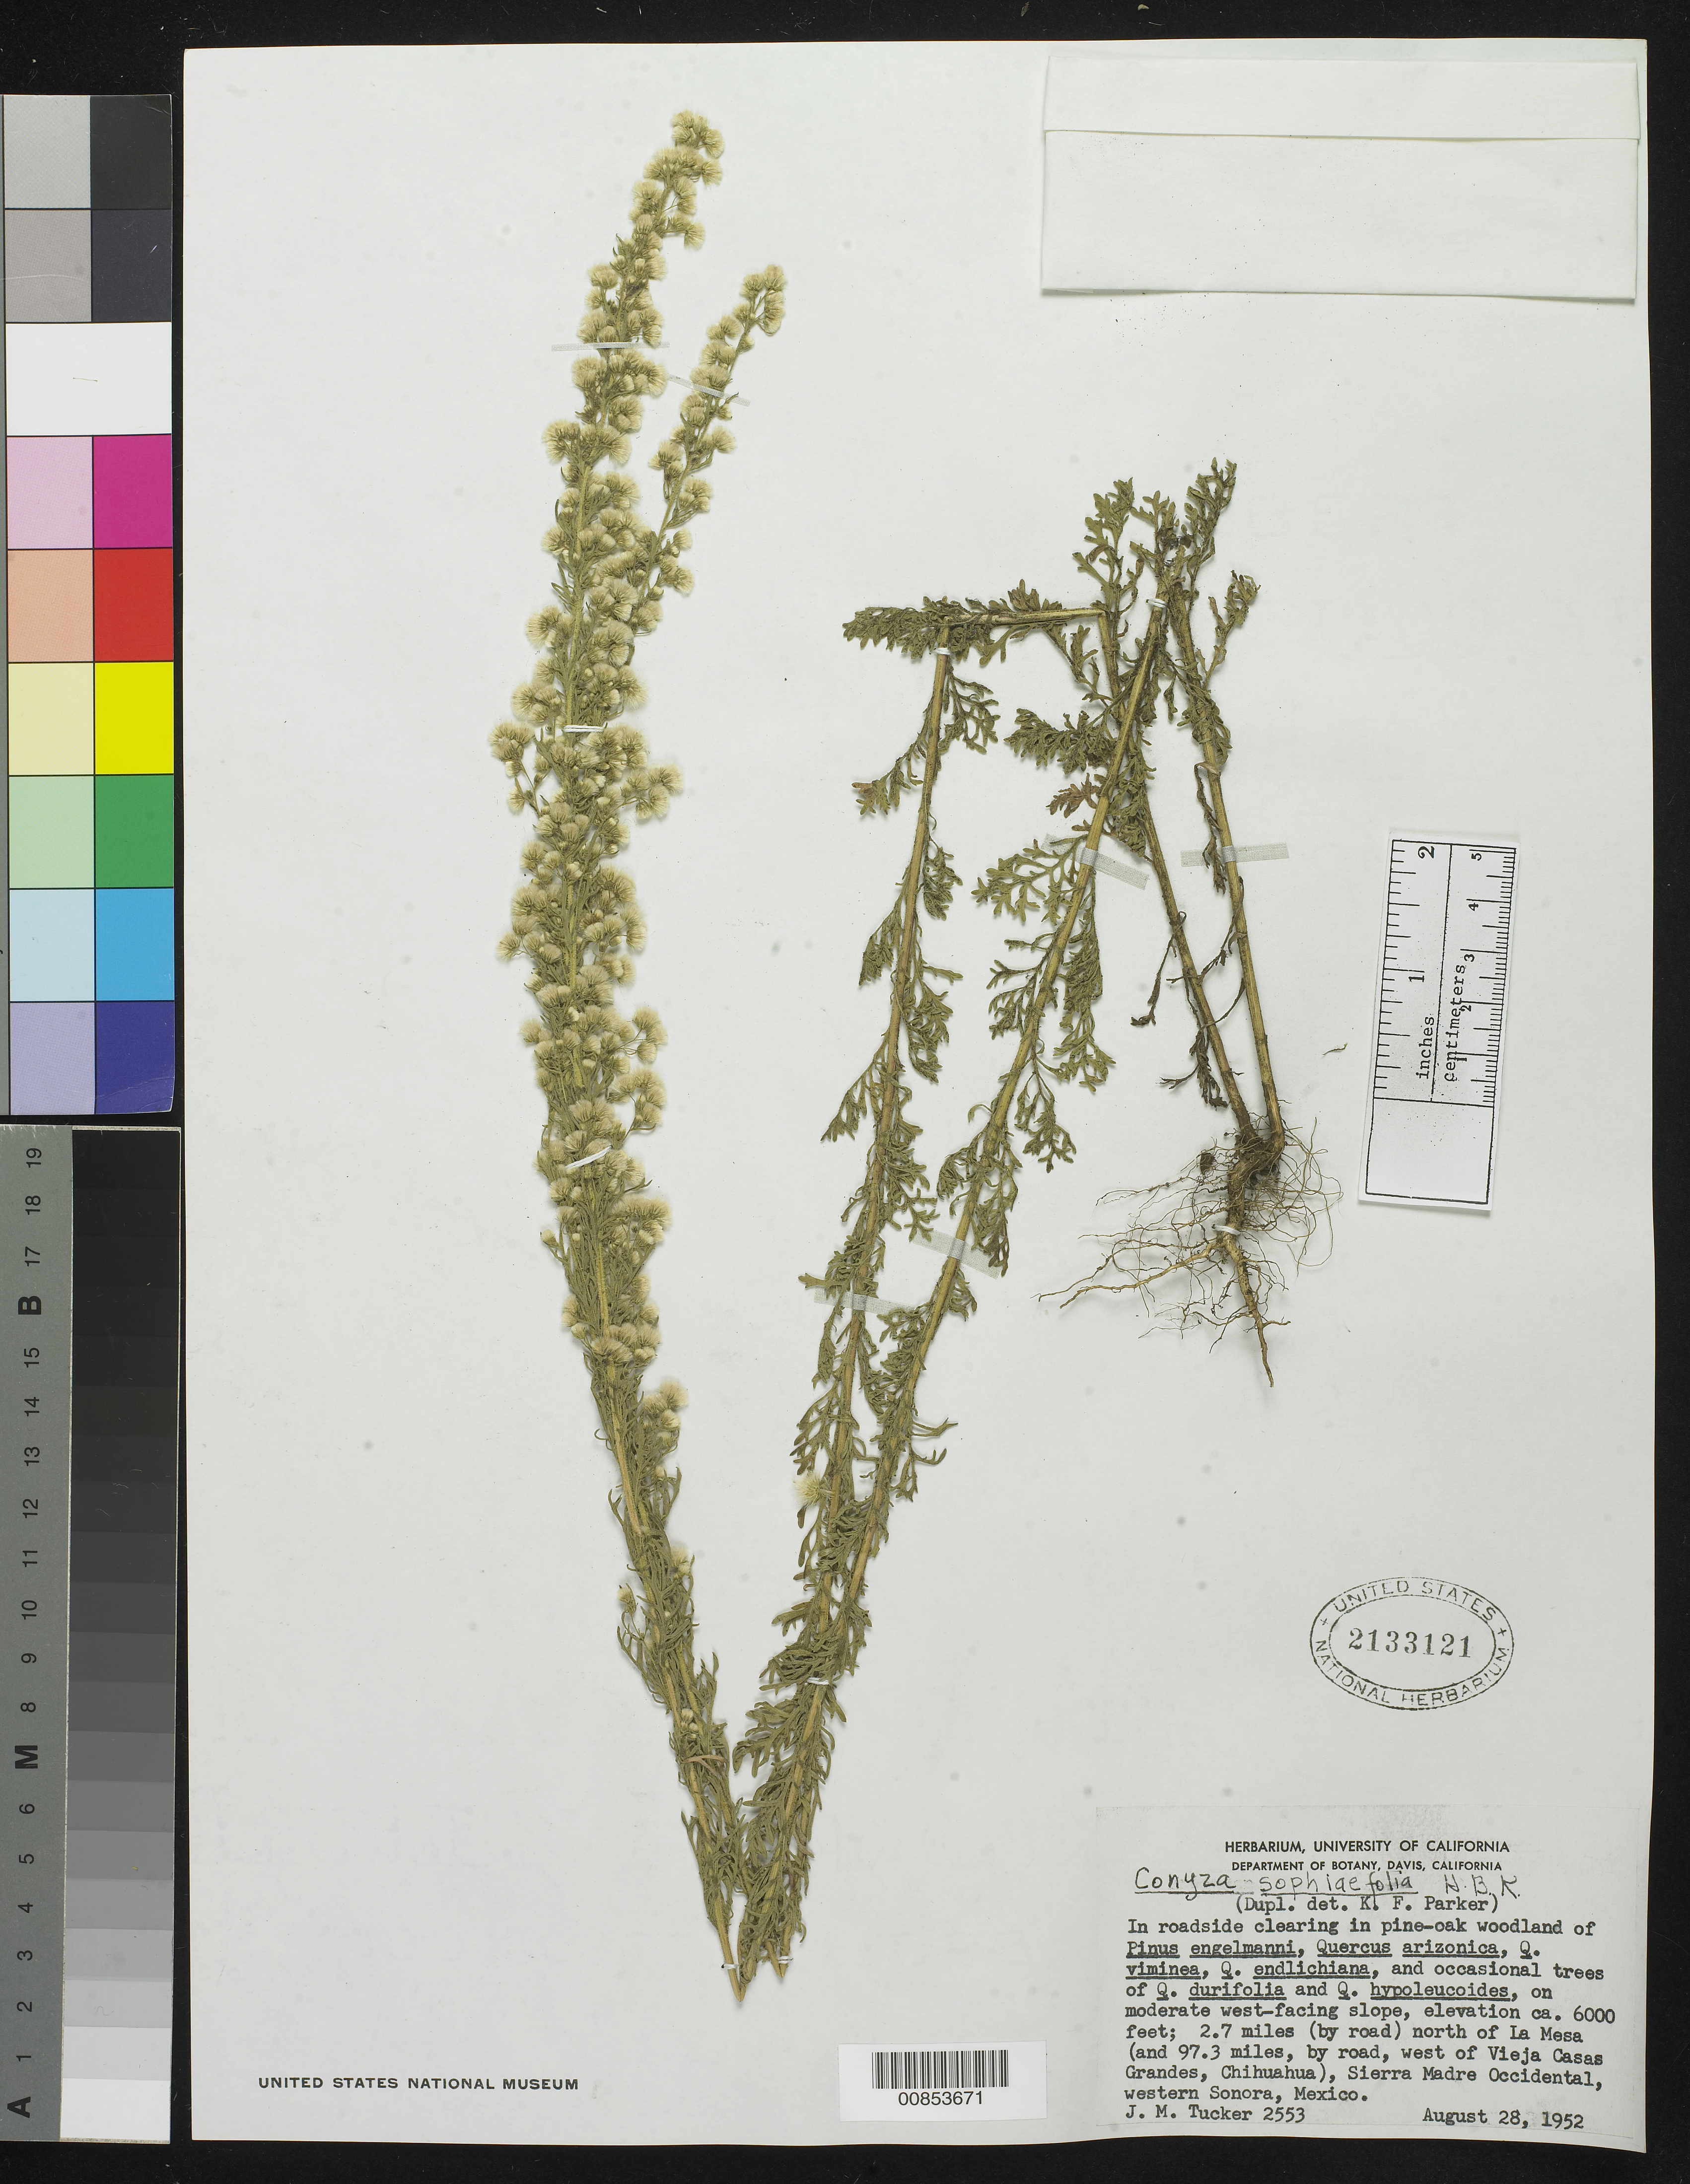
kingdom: Plantae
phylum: Tracheophyta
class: Magnoliopsida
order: Asterales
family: Asteraceae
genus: Conyza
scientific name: Conyza sophiaefolia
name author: Kunth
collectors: J. M. Tucker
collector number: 2553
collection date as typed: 28 Aug 1952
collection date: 1952-08-28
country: Mexico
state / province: Chihuahua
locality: In roadside clearing, on moderate west-facing slope. 2.7 miles (by road) north of La Mesa (and 97.3 miles, by road, west of Viejo Casas Grandes, Chihuahua), Sierra Madre Occidental, western Sonora.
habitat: In pine-oak woodland of Pinus engelmanni, Quercus arizonica, Q. viminea, Q. endlichiana, and occasional trees of Q. durifolia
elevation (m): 1829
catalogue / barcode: US 2133121